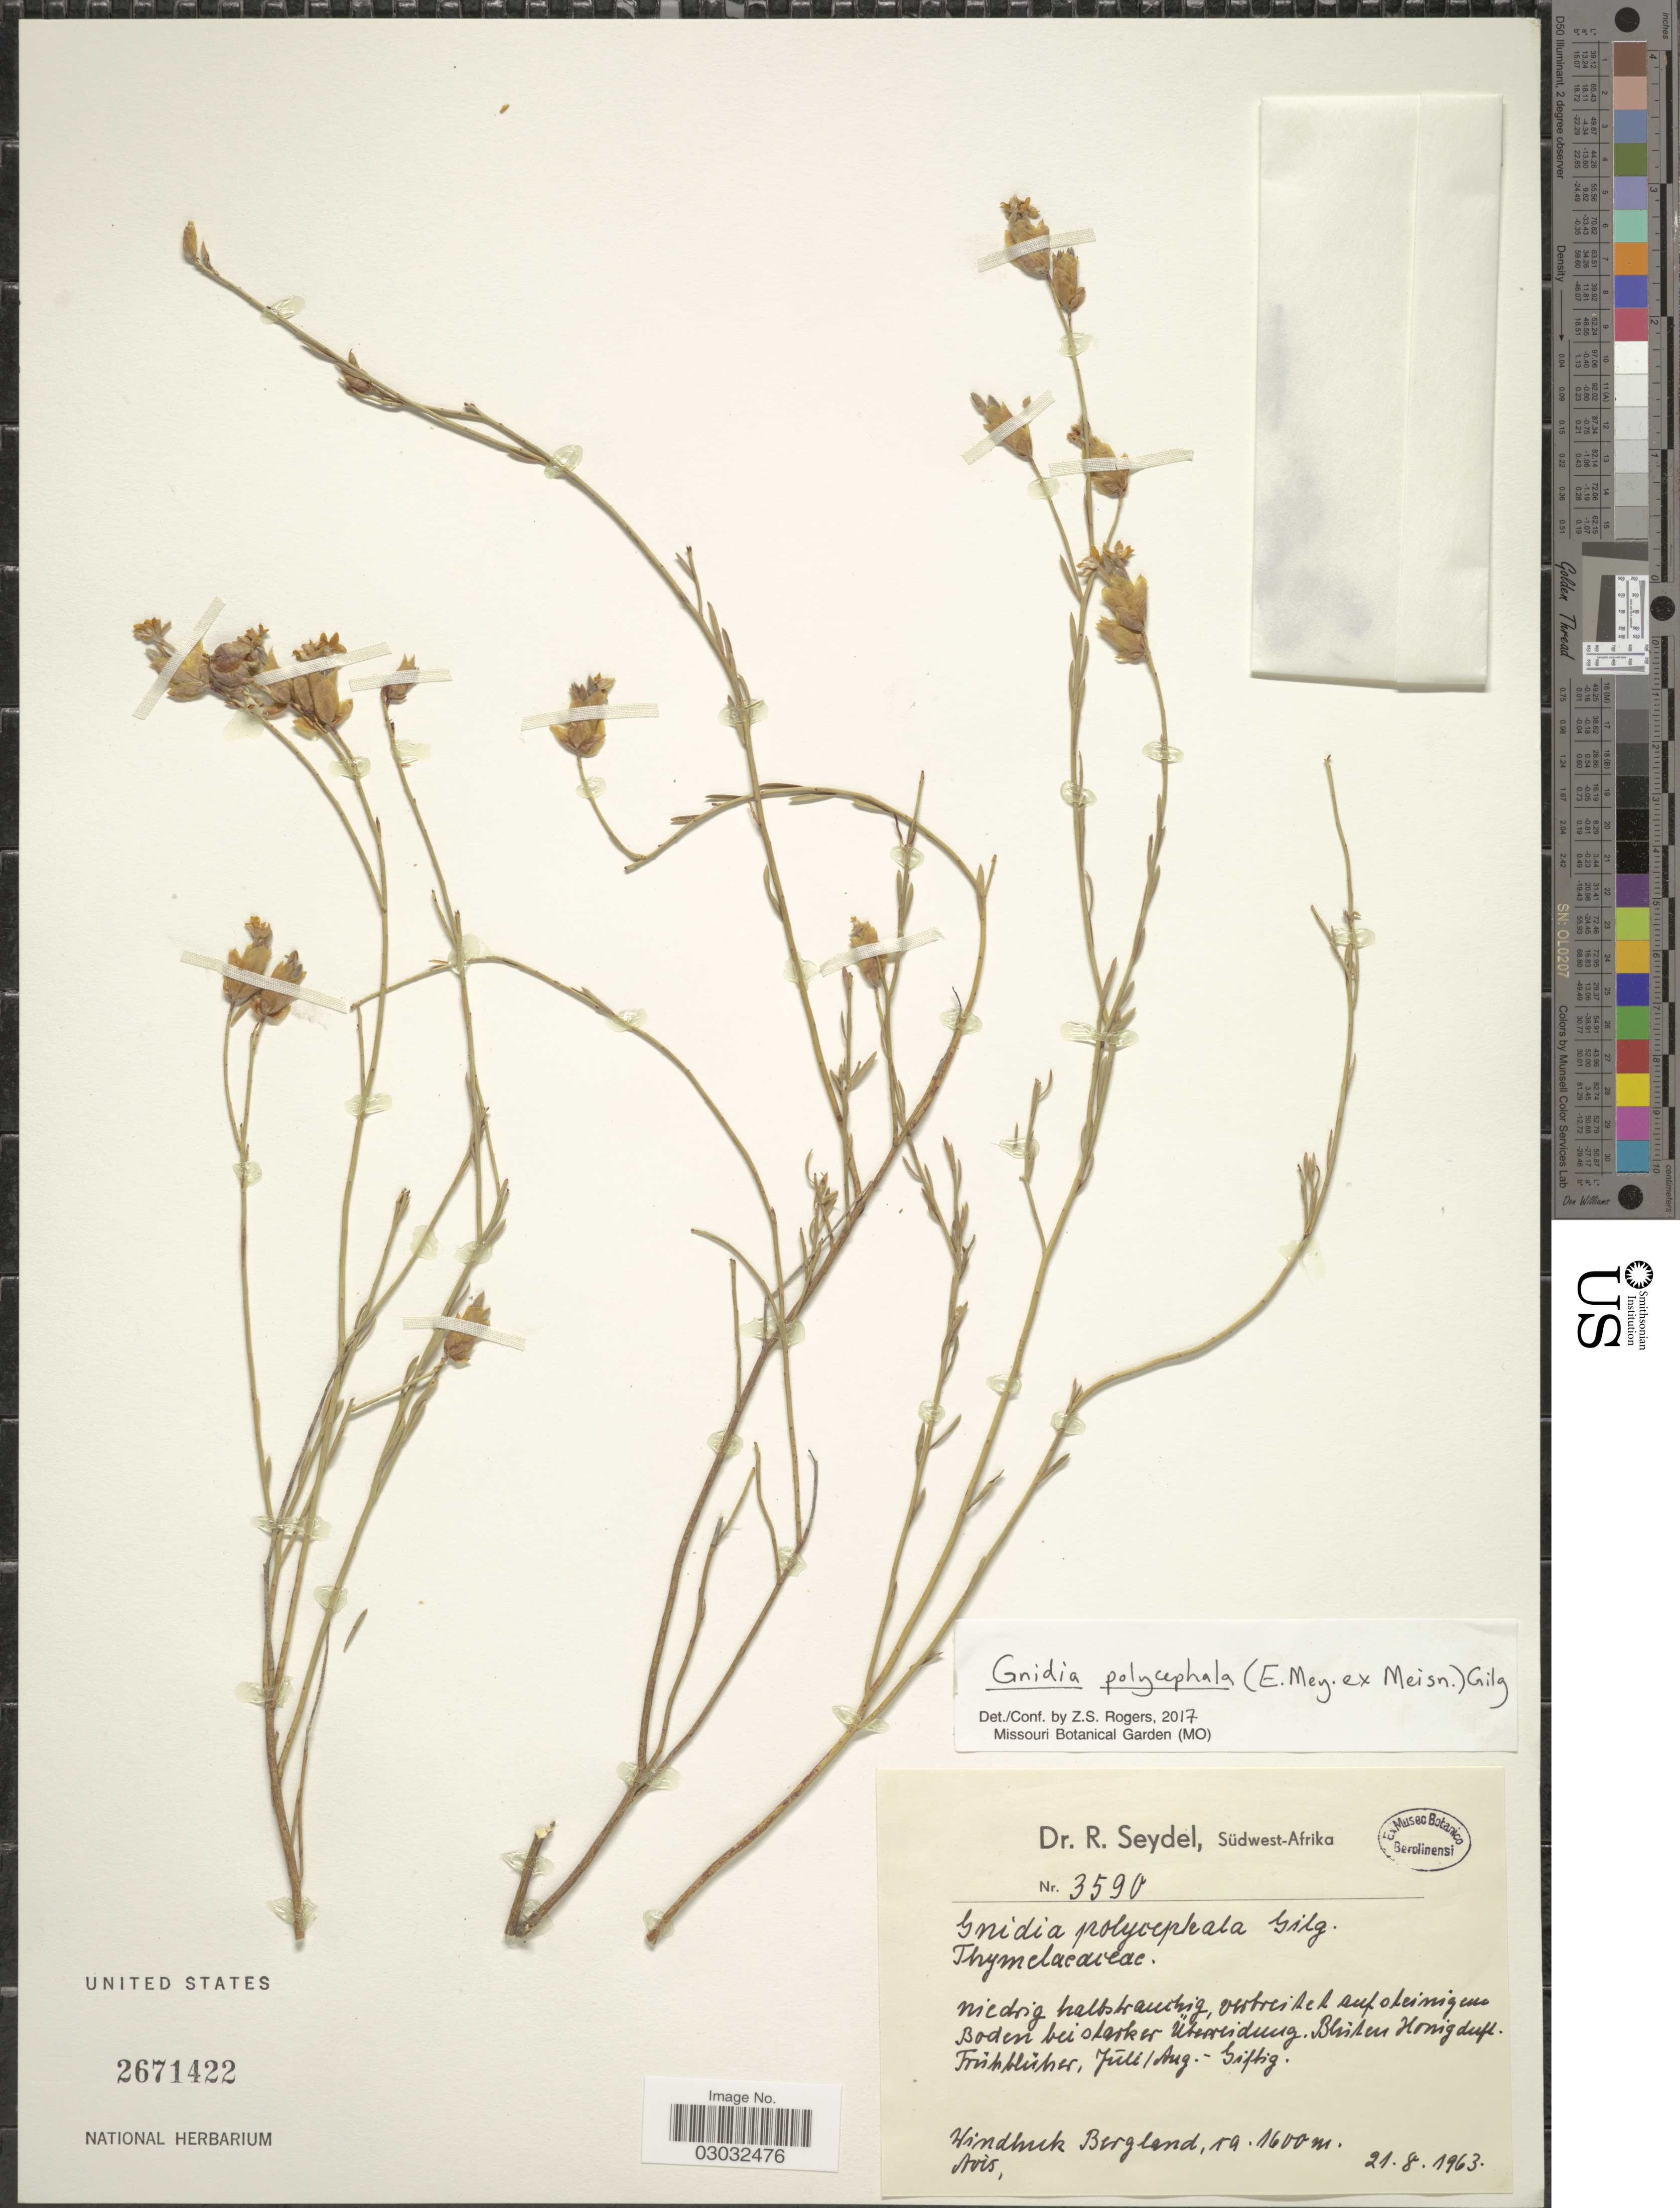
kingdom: Plantae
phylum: Tracheophyta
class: Magnoliopsida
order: Malvales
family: Thymelaeaceae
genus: Lasiosiphon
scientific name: Lasiosiphon polycephalus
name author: (E. Mey. ex Meisn.) H. Pearson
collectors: R. Seydel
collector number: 3590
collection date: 1963-08-21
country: Namibia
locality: Südwest-Afrika. Windhuk Bergland, Avis.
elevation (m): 1600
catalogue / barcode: US 2671422